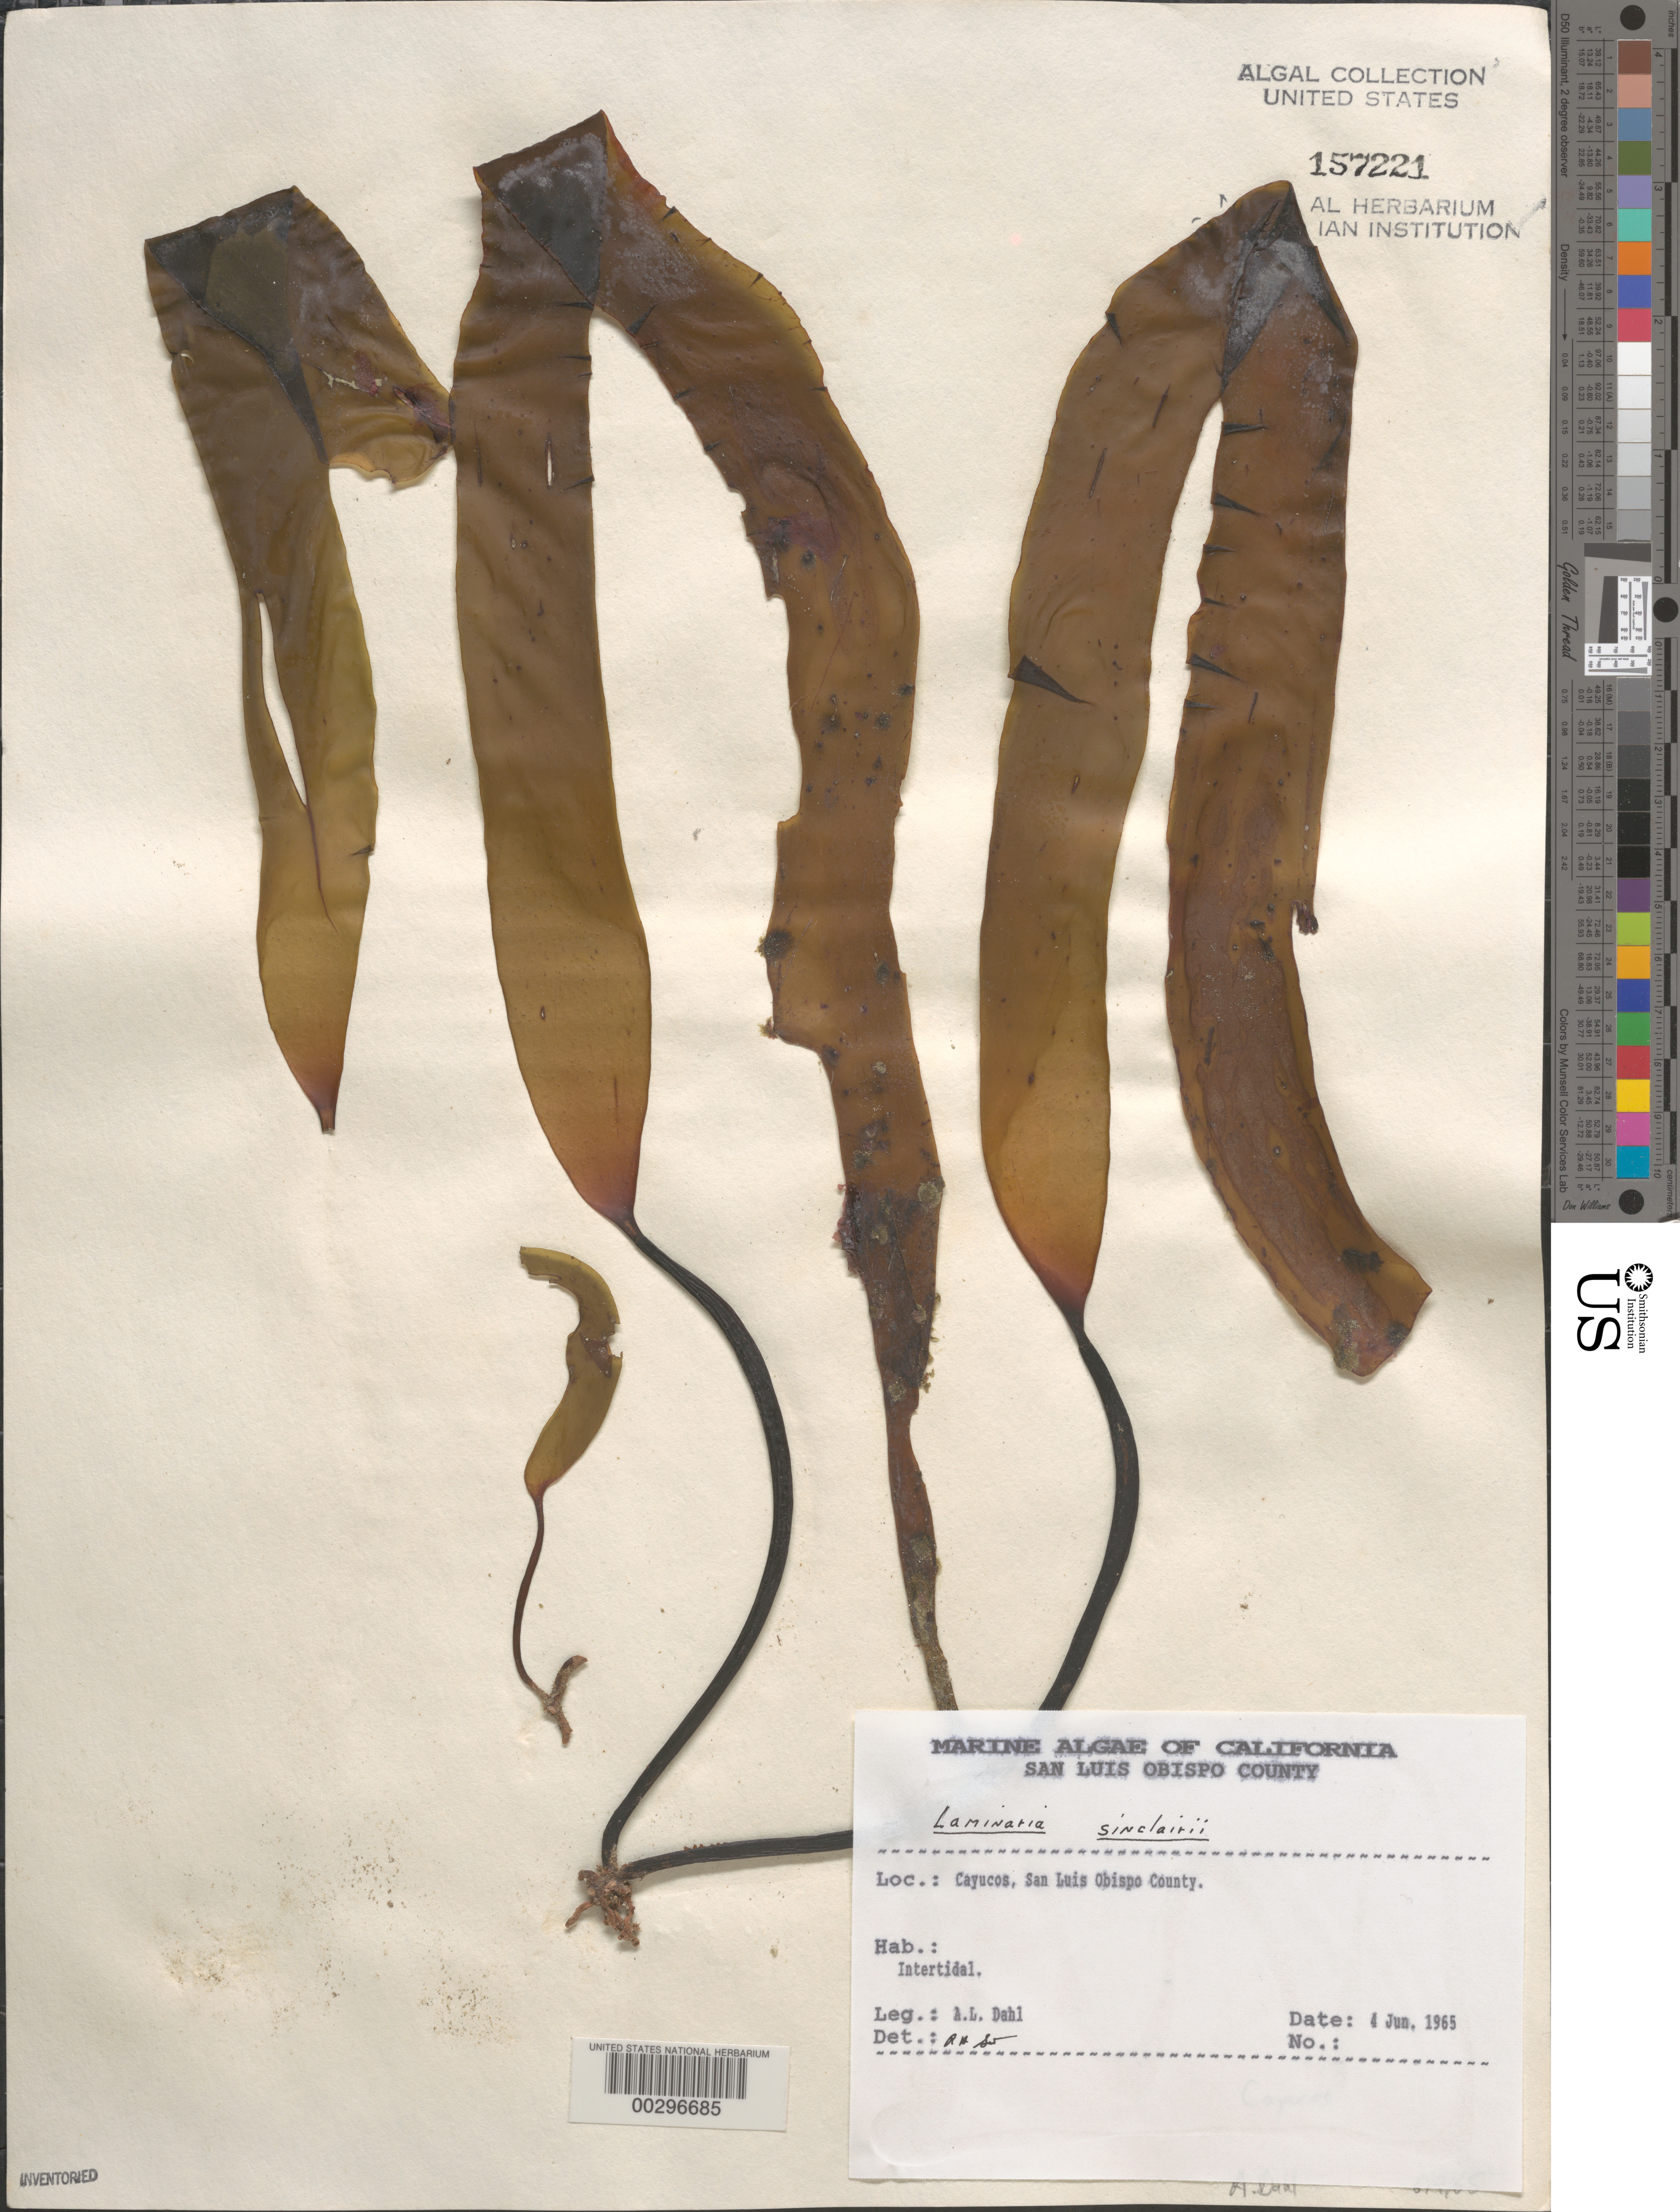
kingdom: Chromista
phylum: Ochrophyta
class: Phaeophyceae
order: Laminariales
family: Laminariaceae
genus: Laminaria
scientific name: Laminaria sinclairii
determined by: Sims, Robert H.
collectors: A. Dahl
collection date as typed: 04 Jun 1965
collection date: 1965-06-04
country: United States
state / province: California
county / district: San Luis Obispo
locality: Cayucos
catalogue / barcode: US 157221